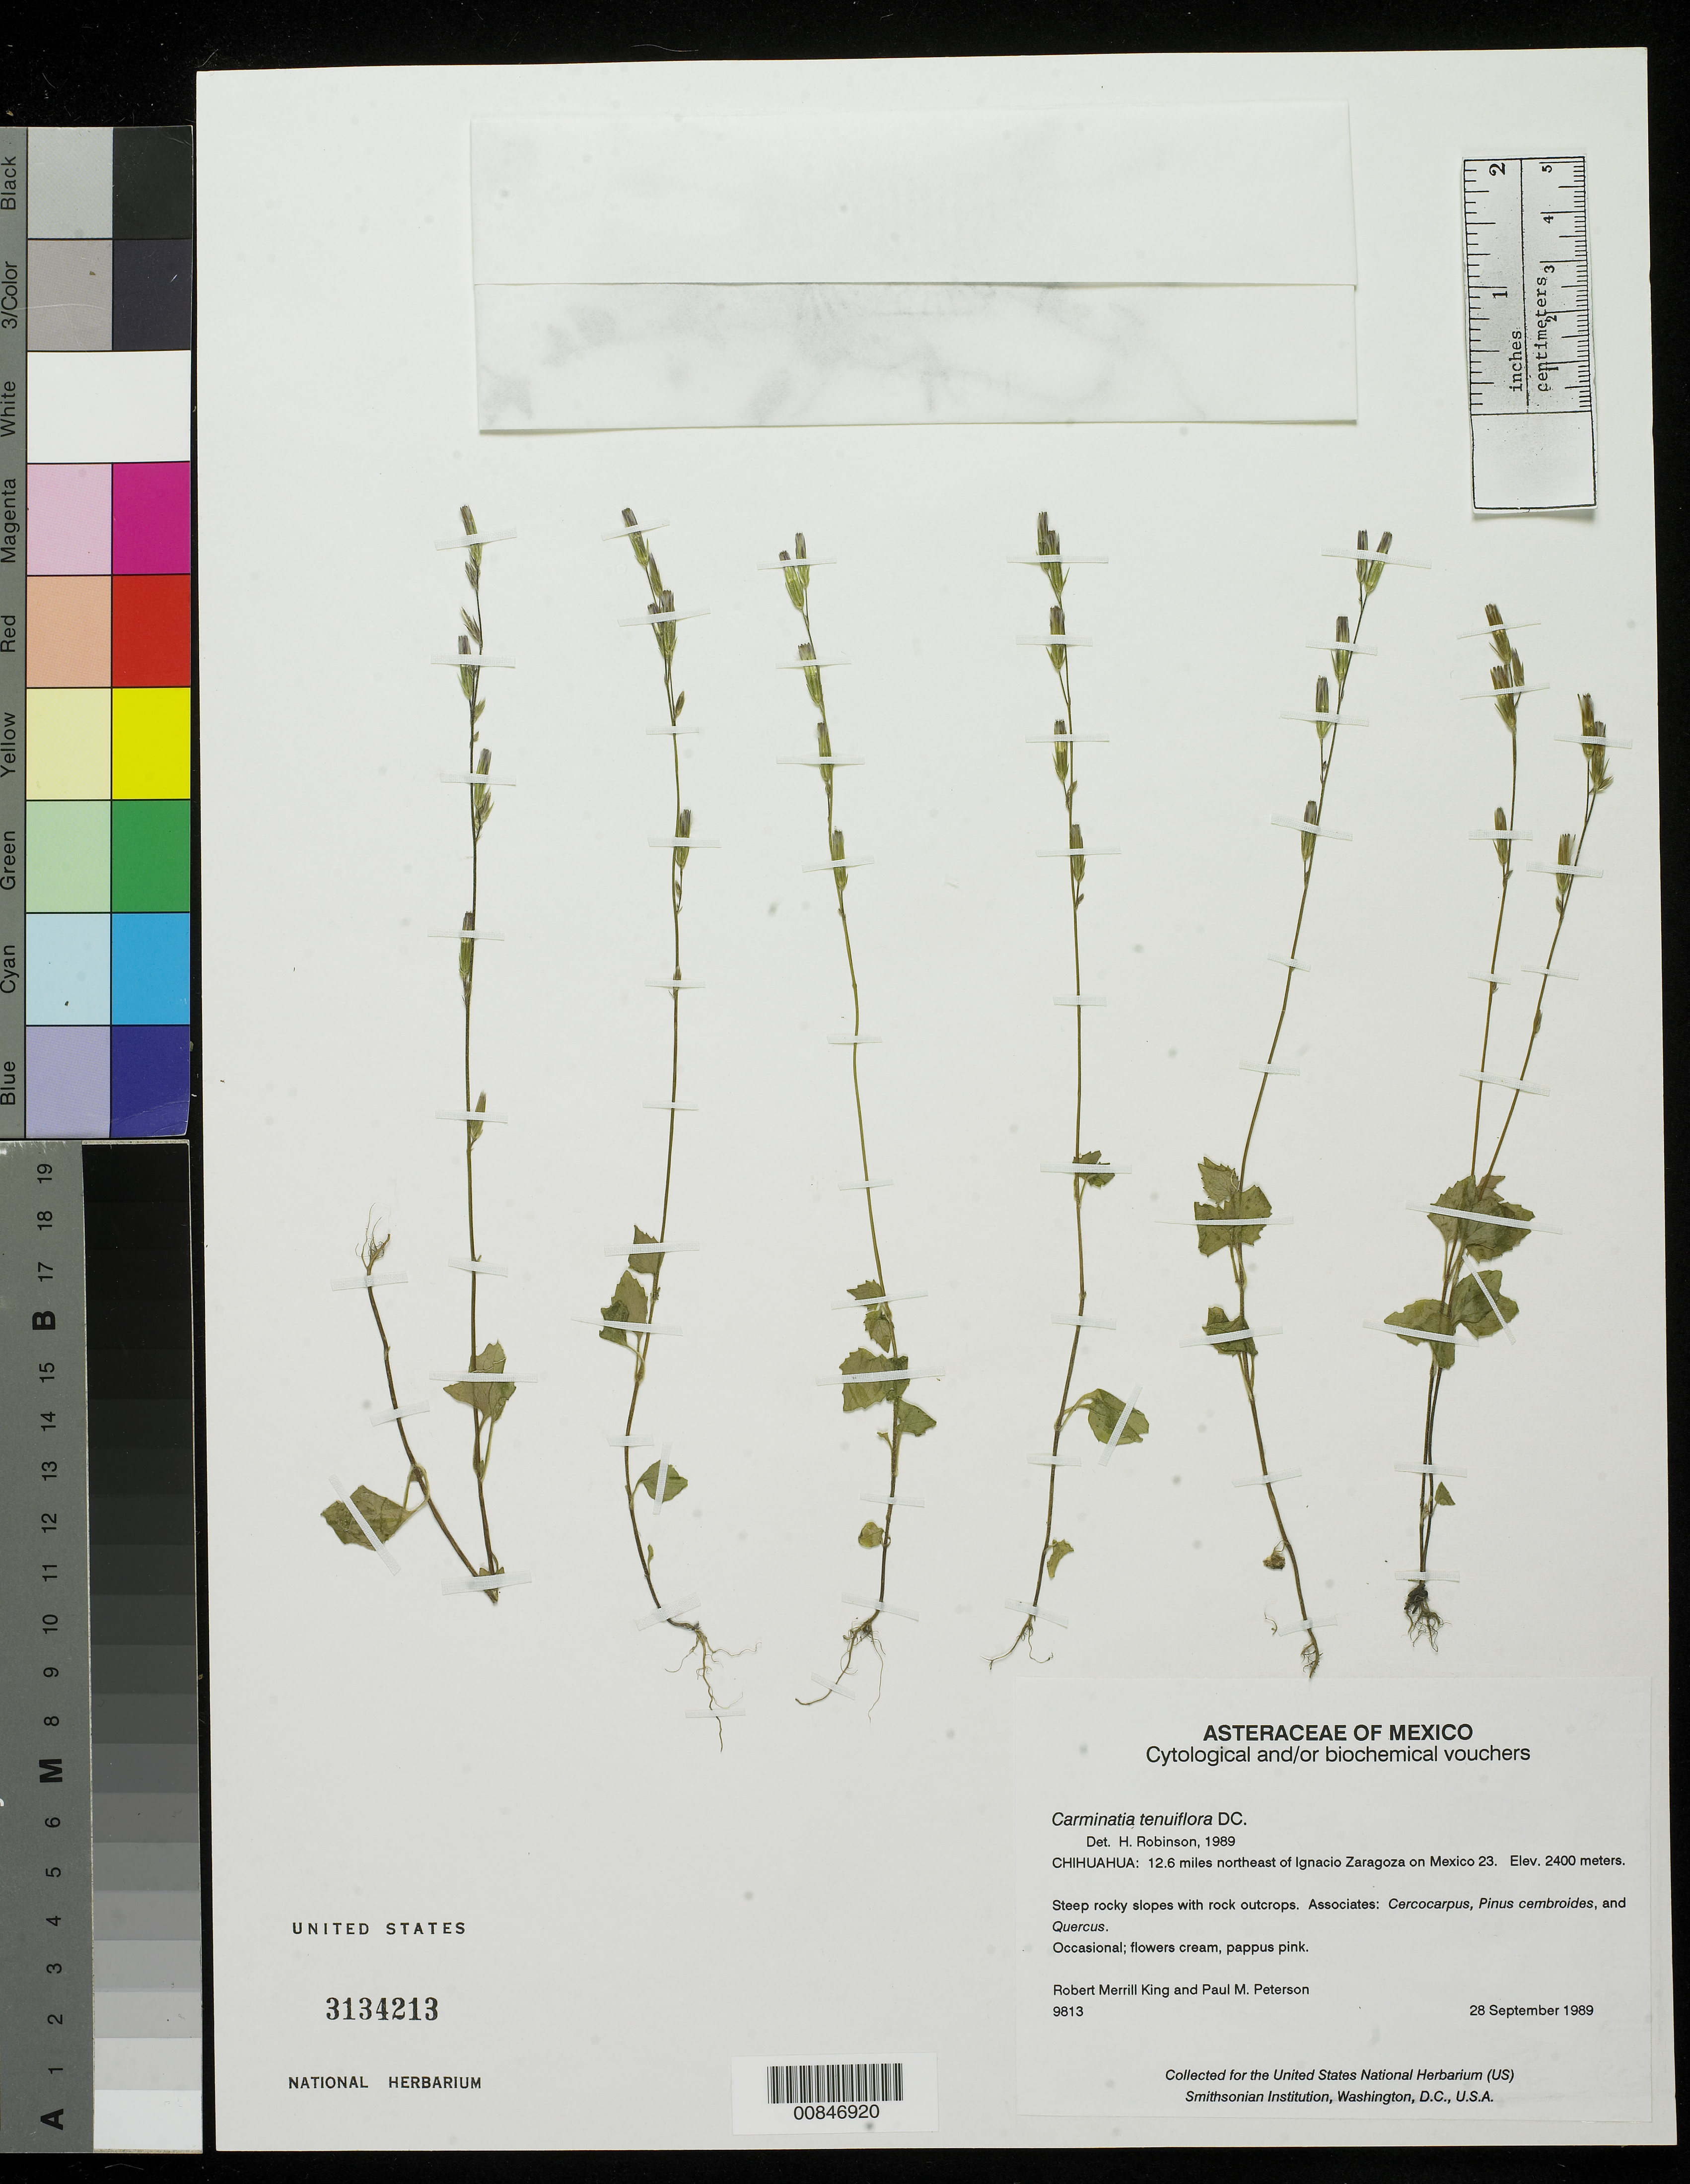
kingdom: Plantae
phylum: Tracheophyta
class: Magnoliopsida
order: Asterales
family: Asteraceae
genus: Carminatia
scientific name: Carminatia tenuiflora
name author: DC.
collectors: R. M. King & P. M. Peterson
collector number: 9813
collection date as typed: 28 Sep 1989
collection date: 1989-09-28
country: Mexico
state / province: Chihuahua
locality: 12.6 miles northeast of Ignacio Zaragoza on Mexico 23.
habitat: Steep rocky slopes with rock outcrops. Associates: Cercocarpus, Pinus cembroides, and Quercus.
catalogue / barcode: US 3134213